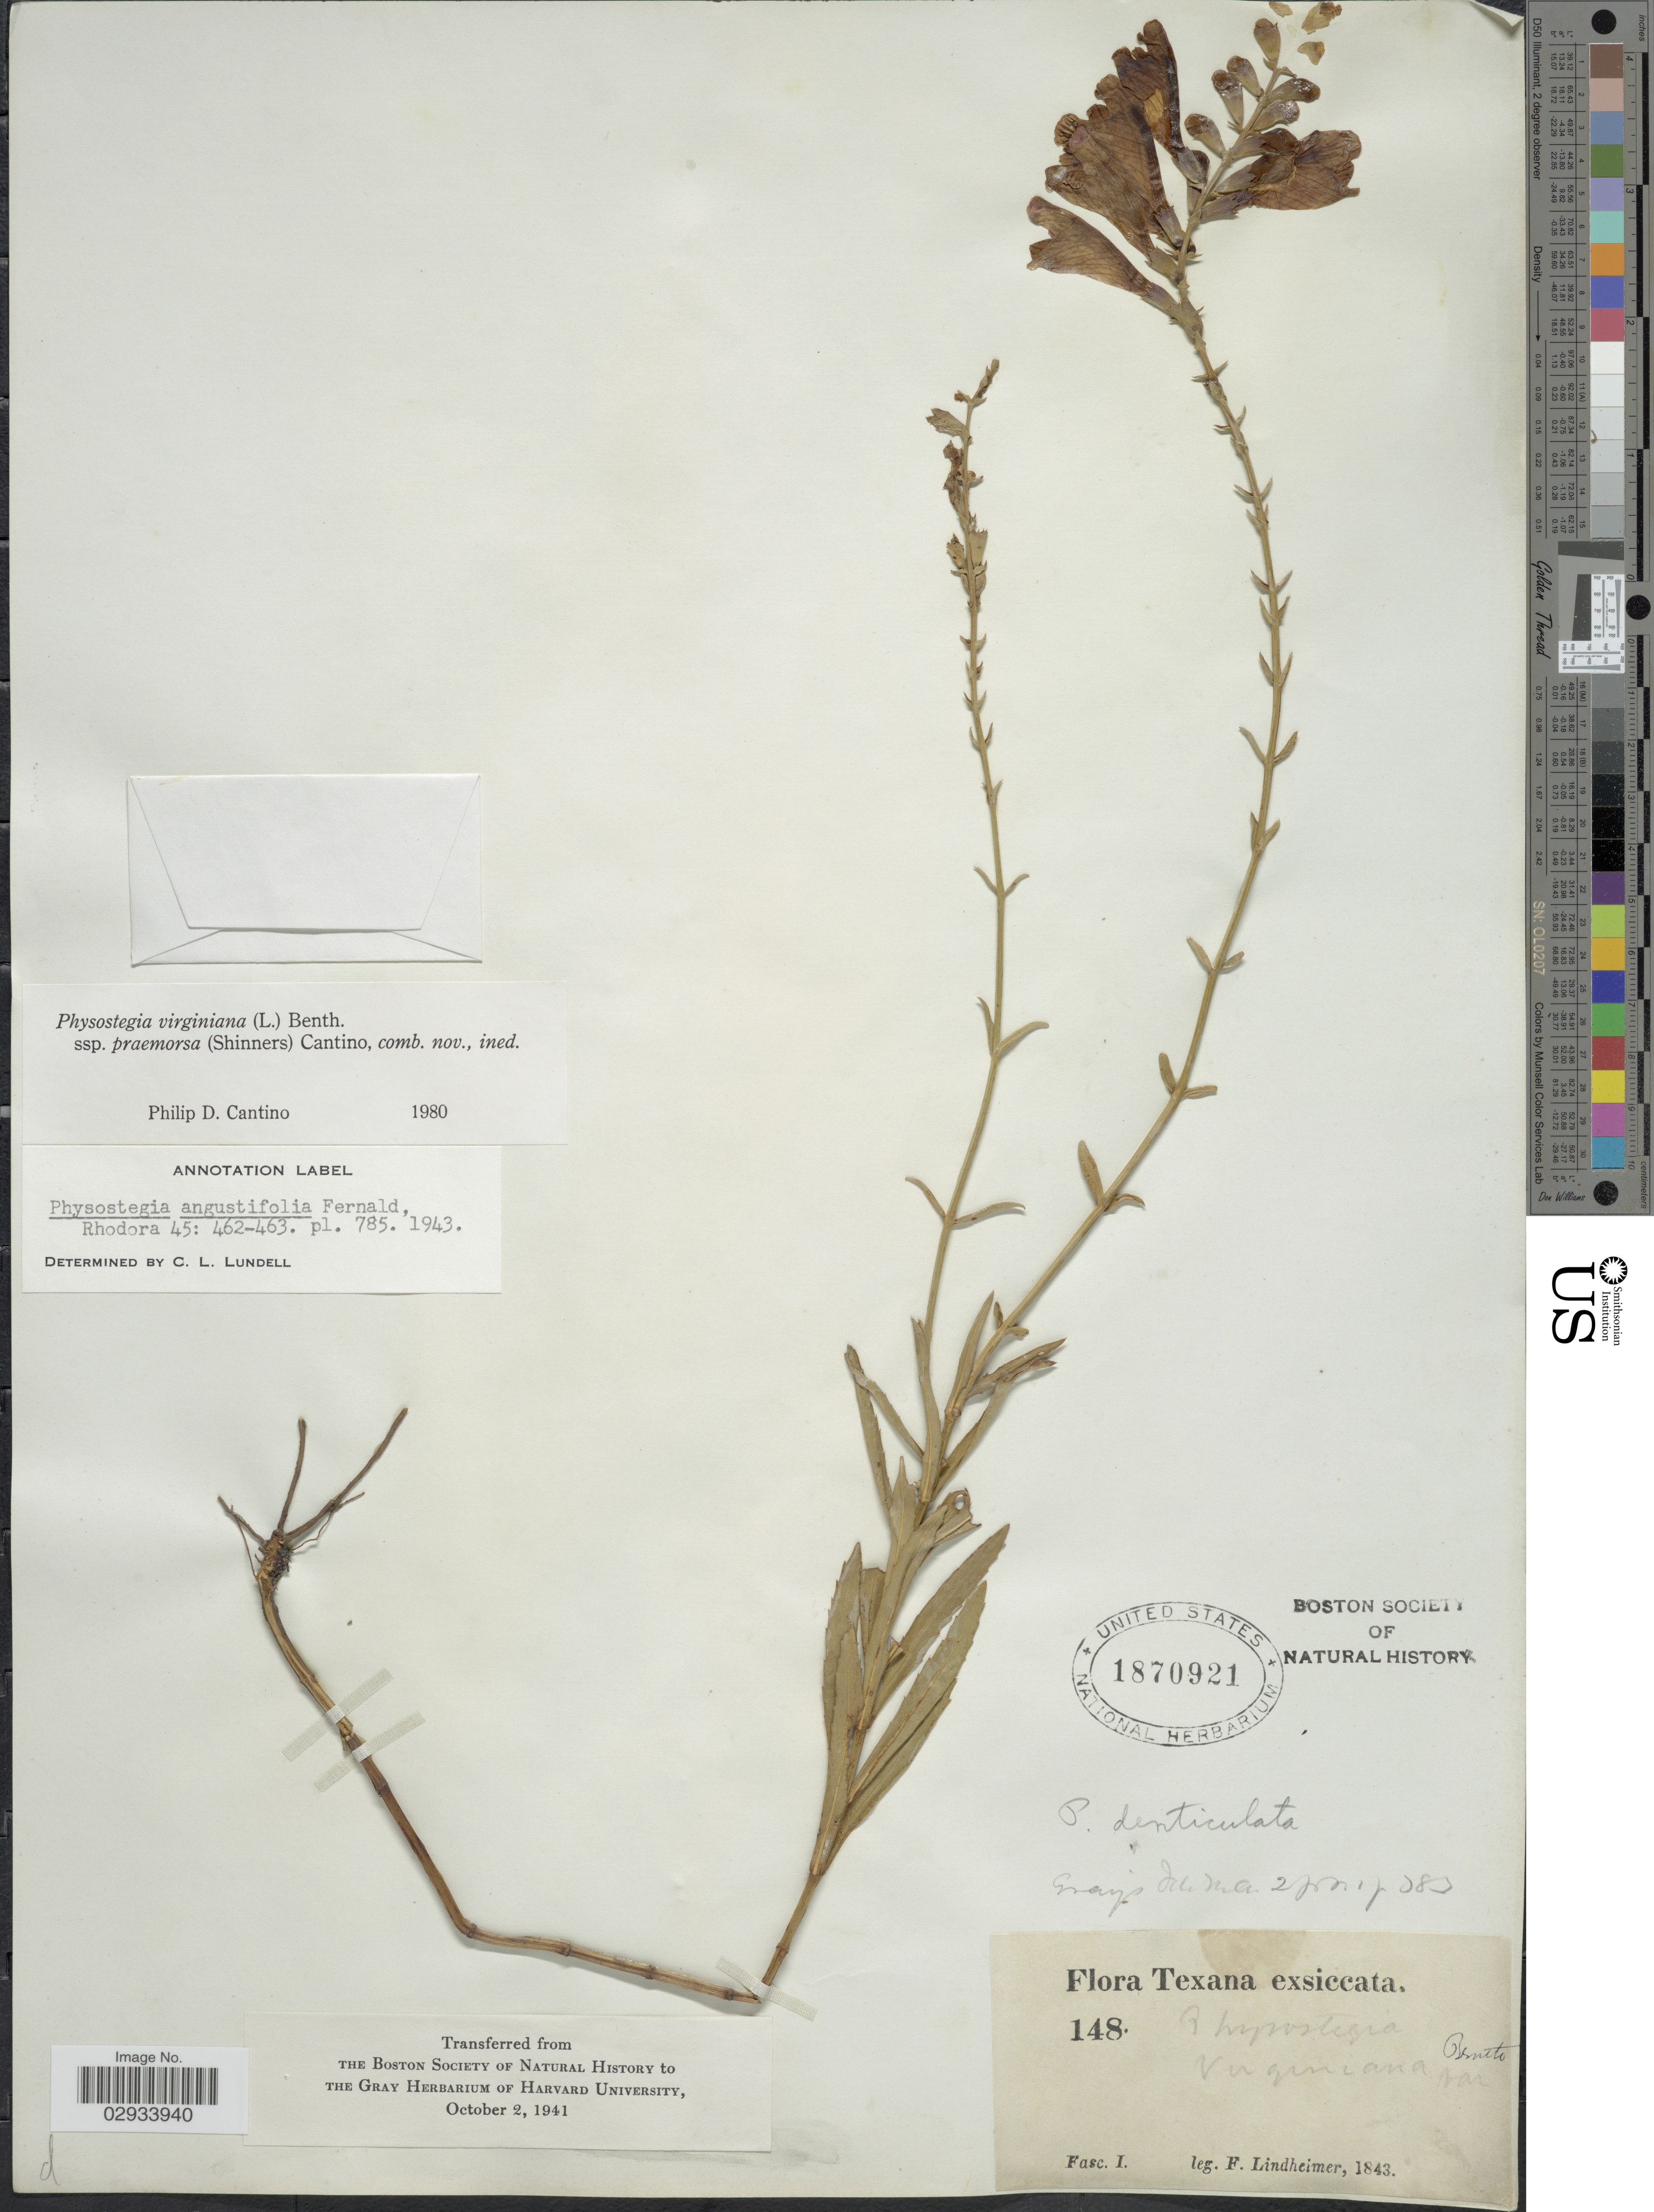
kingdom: Plantae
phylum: Tracheophyta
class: Magnoliopsida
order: Lamiales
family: Lamiaceae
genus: Physostegia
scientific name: Physostegia virginiana subsp. praemorsa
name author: (Shinners) P.D. Cantino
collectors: F. Lindheimer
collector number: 148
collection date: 1843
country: United States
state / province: Texas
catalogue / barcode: US 1870921